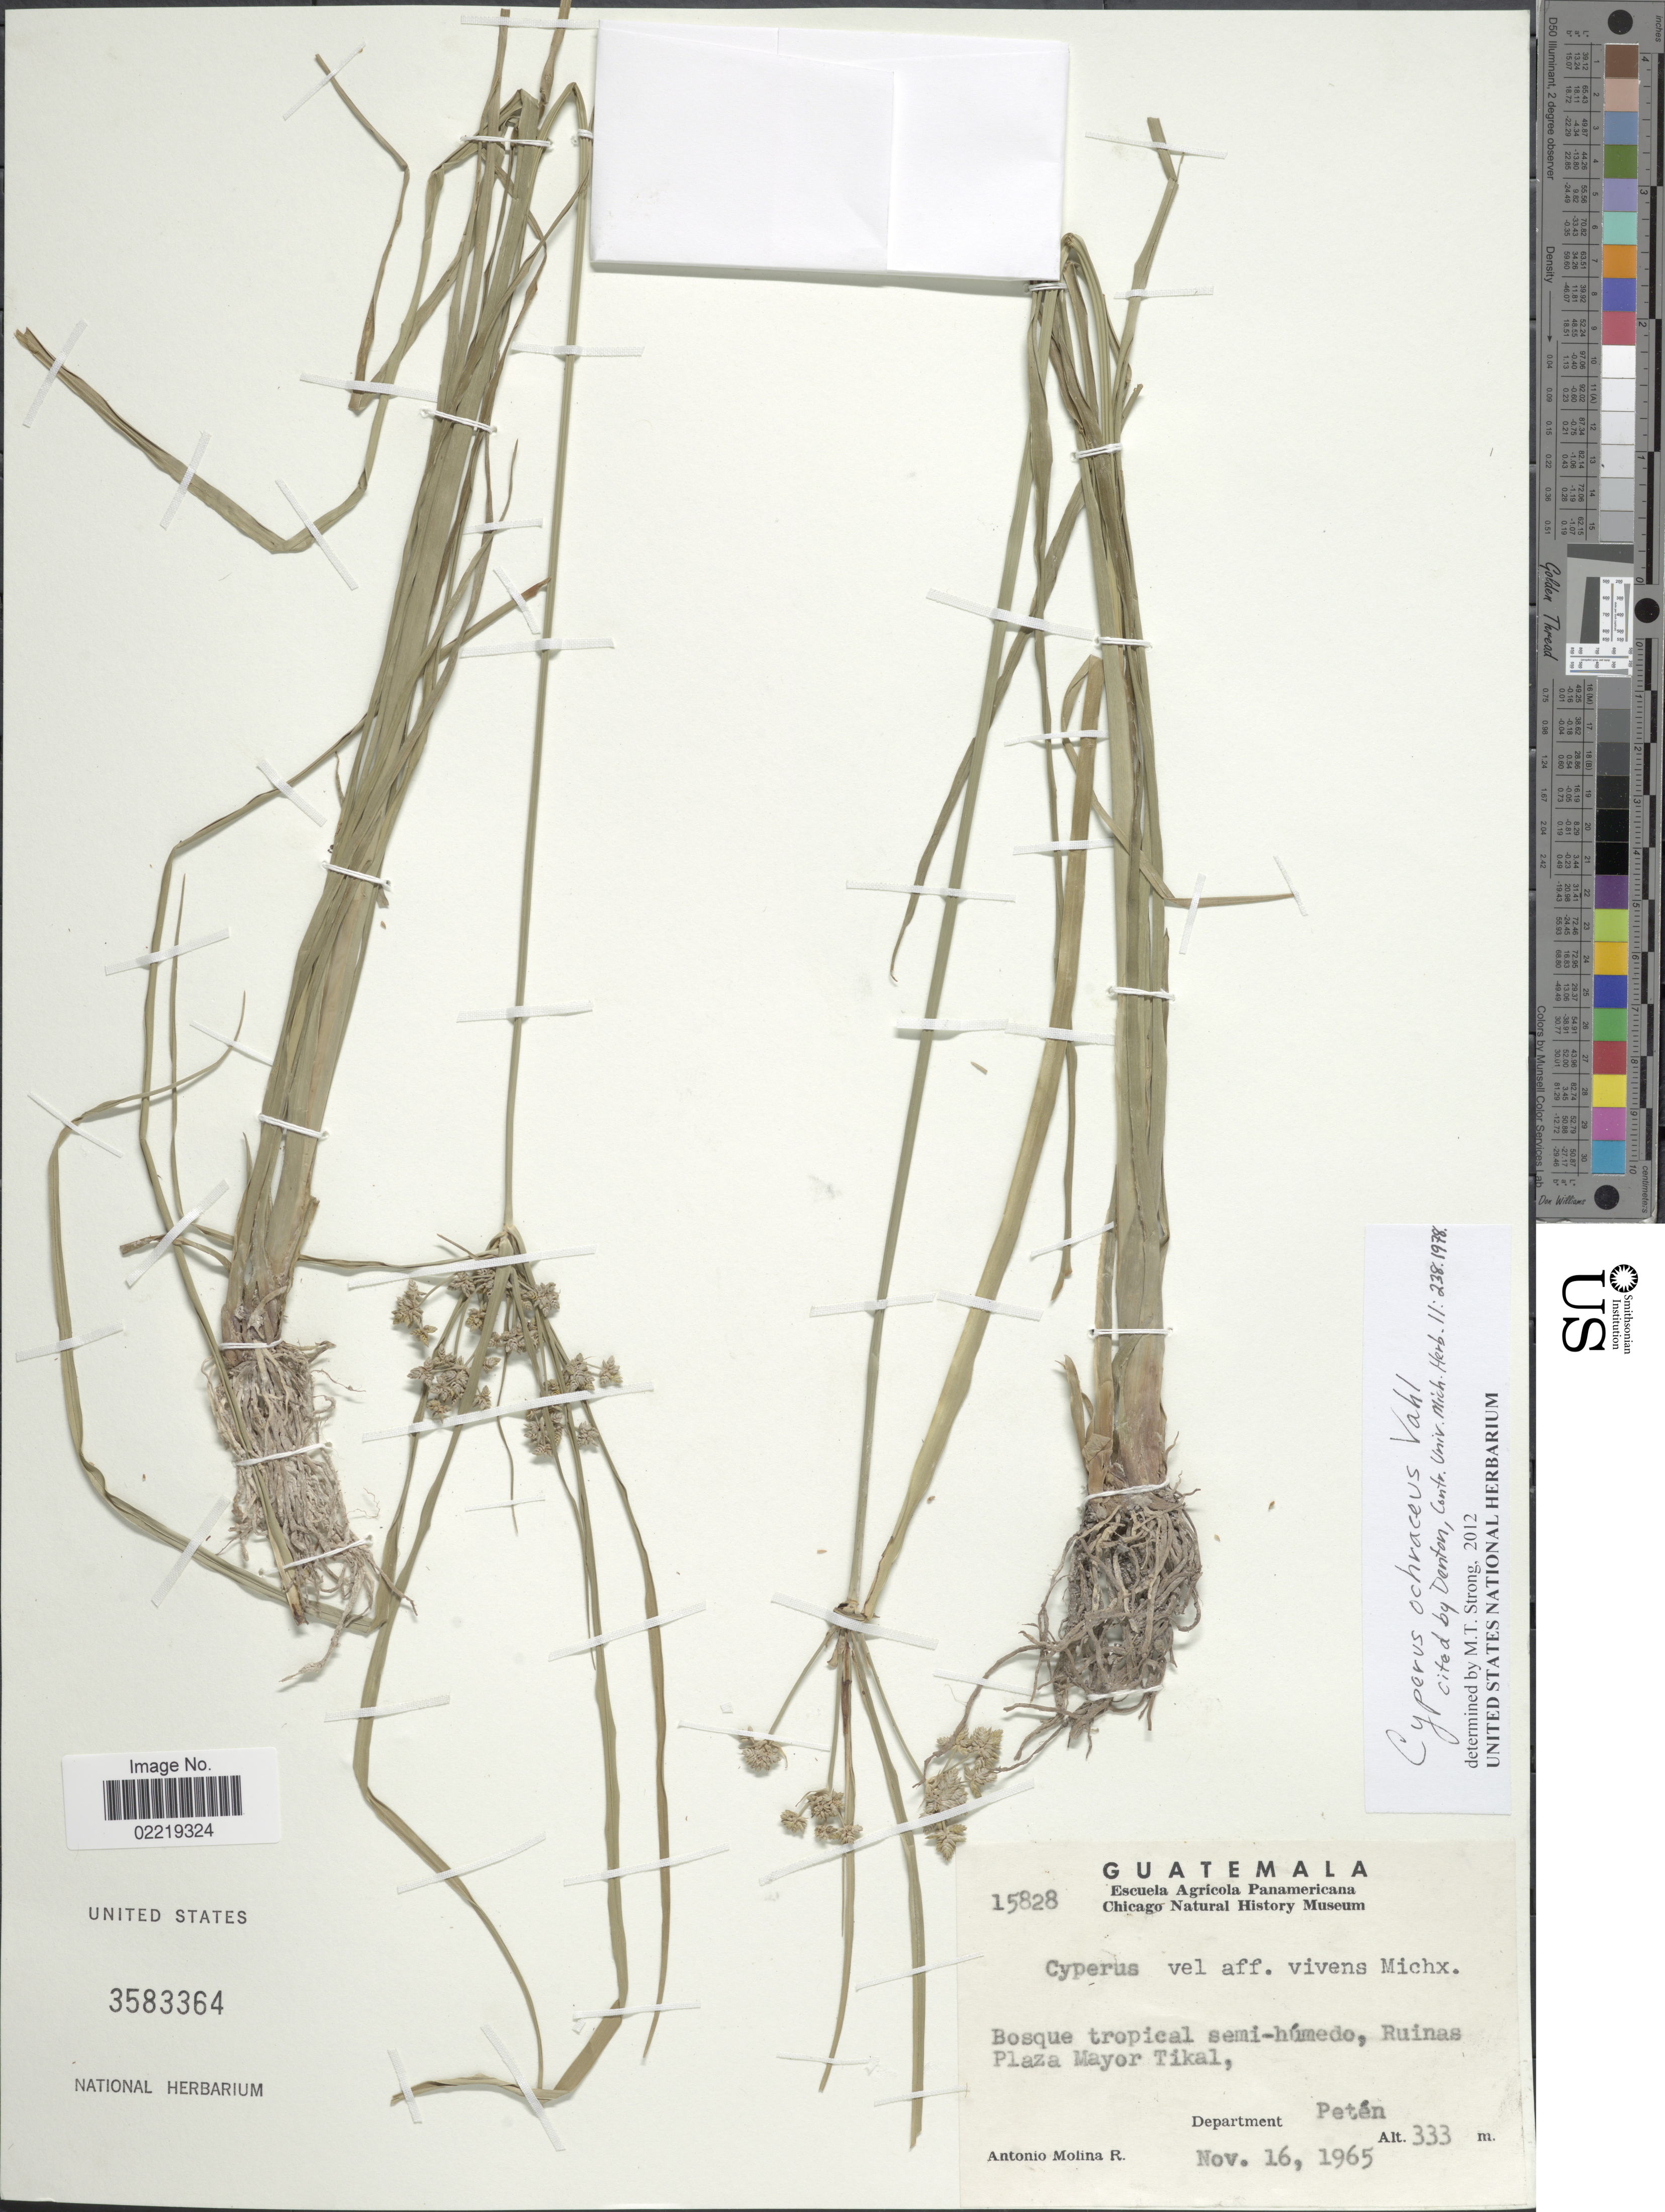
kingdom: Plantae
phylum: Tracheophyta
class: Liliopsida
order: Poales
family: Cyperaceae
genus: Cyperus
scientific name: Cyperus ochraceus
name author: Vahl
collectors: A. Molina R.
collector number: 15828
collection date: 1965-11-16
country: Guatemala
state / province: El Petén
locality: Ruinas, Plaza Mayor Tikal, Department Peten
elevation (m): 333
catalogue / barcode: US 3583364